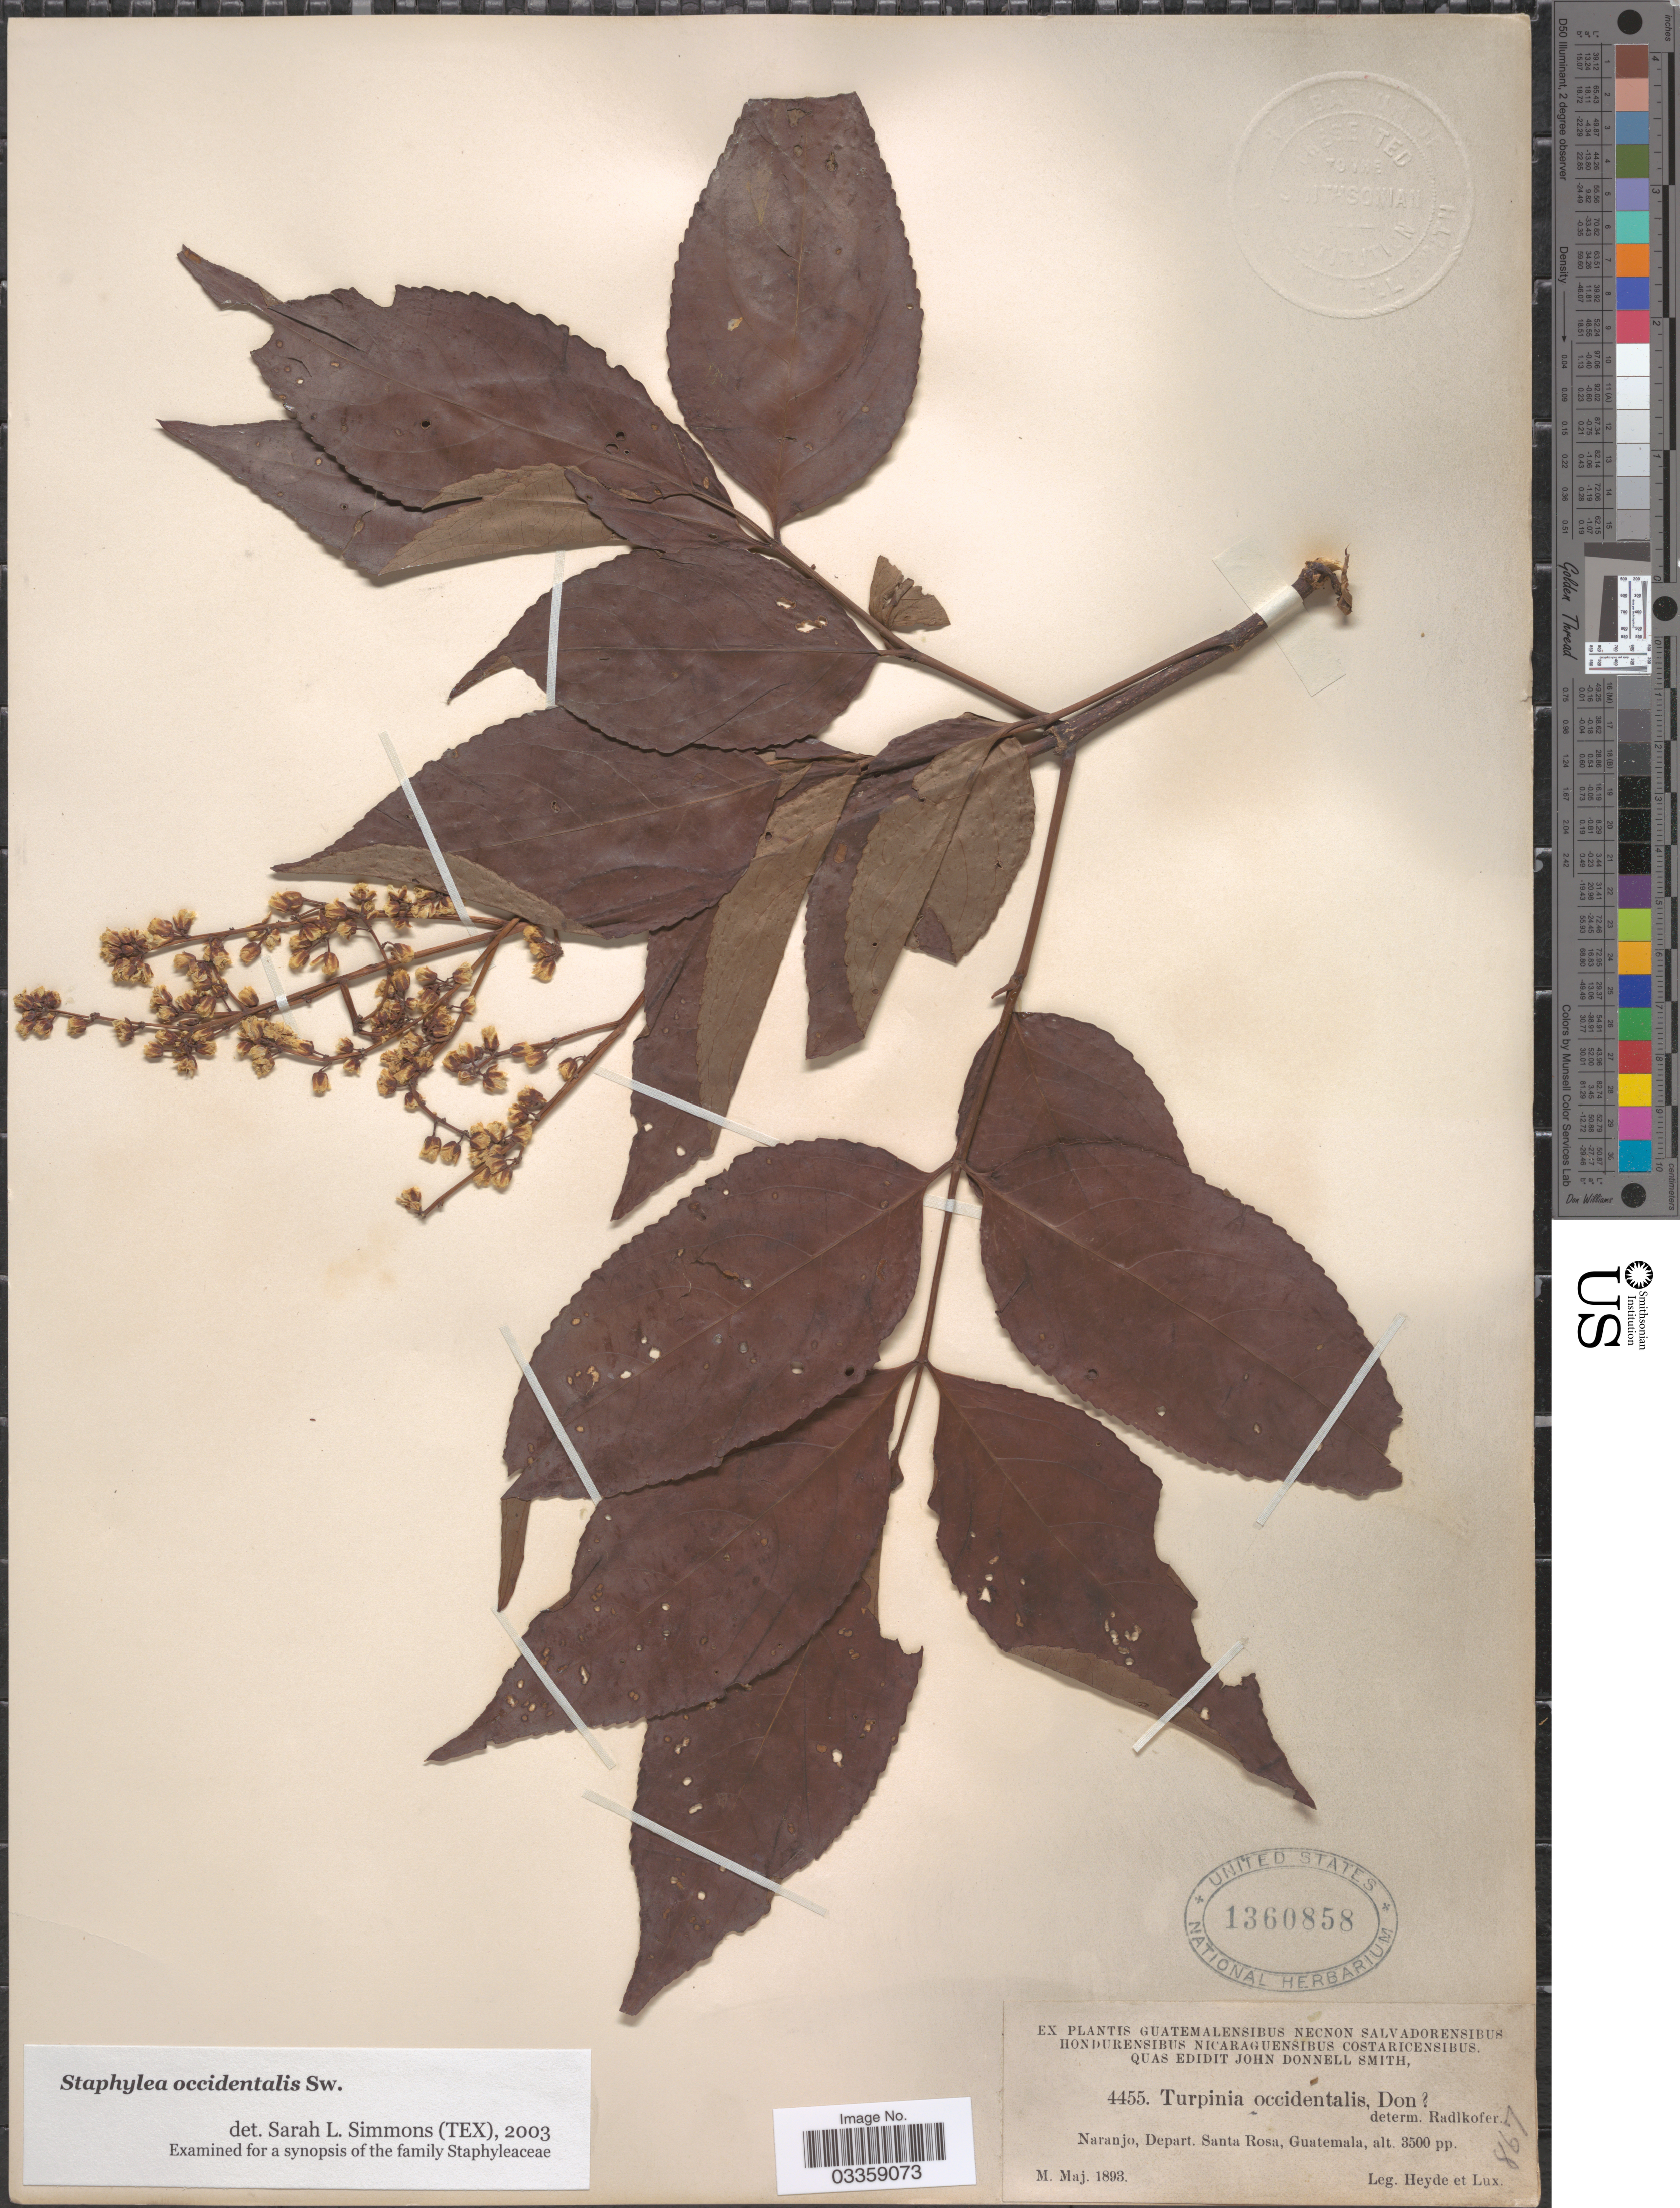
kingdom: Plantae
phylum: Tracheophyta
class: Magnoliopsida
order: Crossosomatales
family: Staphyleaceae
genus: Turpinia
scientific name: Turpinia occidentalis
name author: (Sw.) G. Don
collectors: Heyde & Lux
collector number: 4455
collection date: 1893-05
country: Guatemala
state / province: Santa Rosa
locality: Naranjo, Depart. Santa Rosa.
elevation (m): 1067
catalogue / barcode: US 1360858